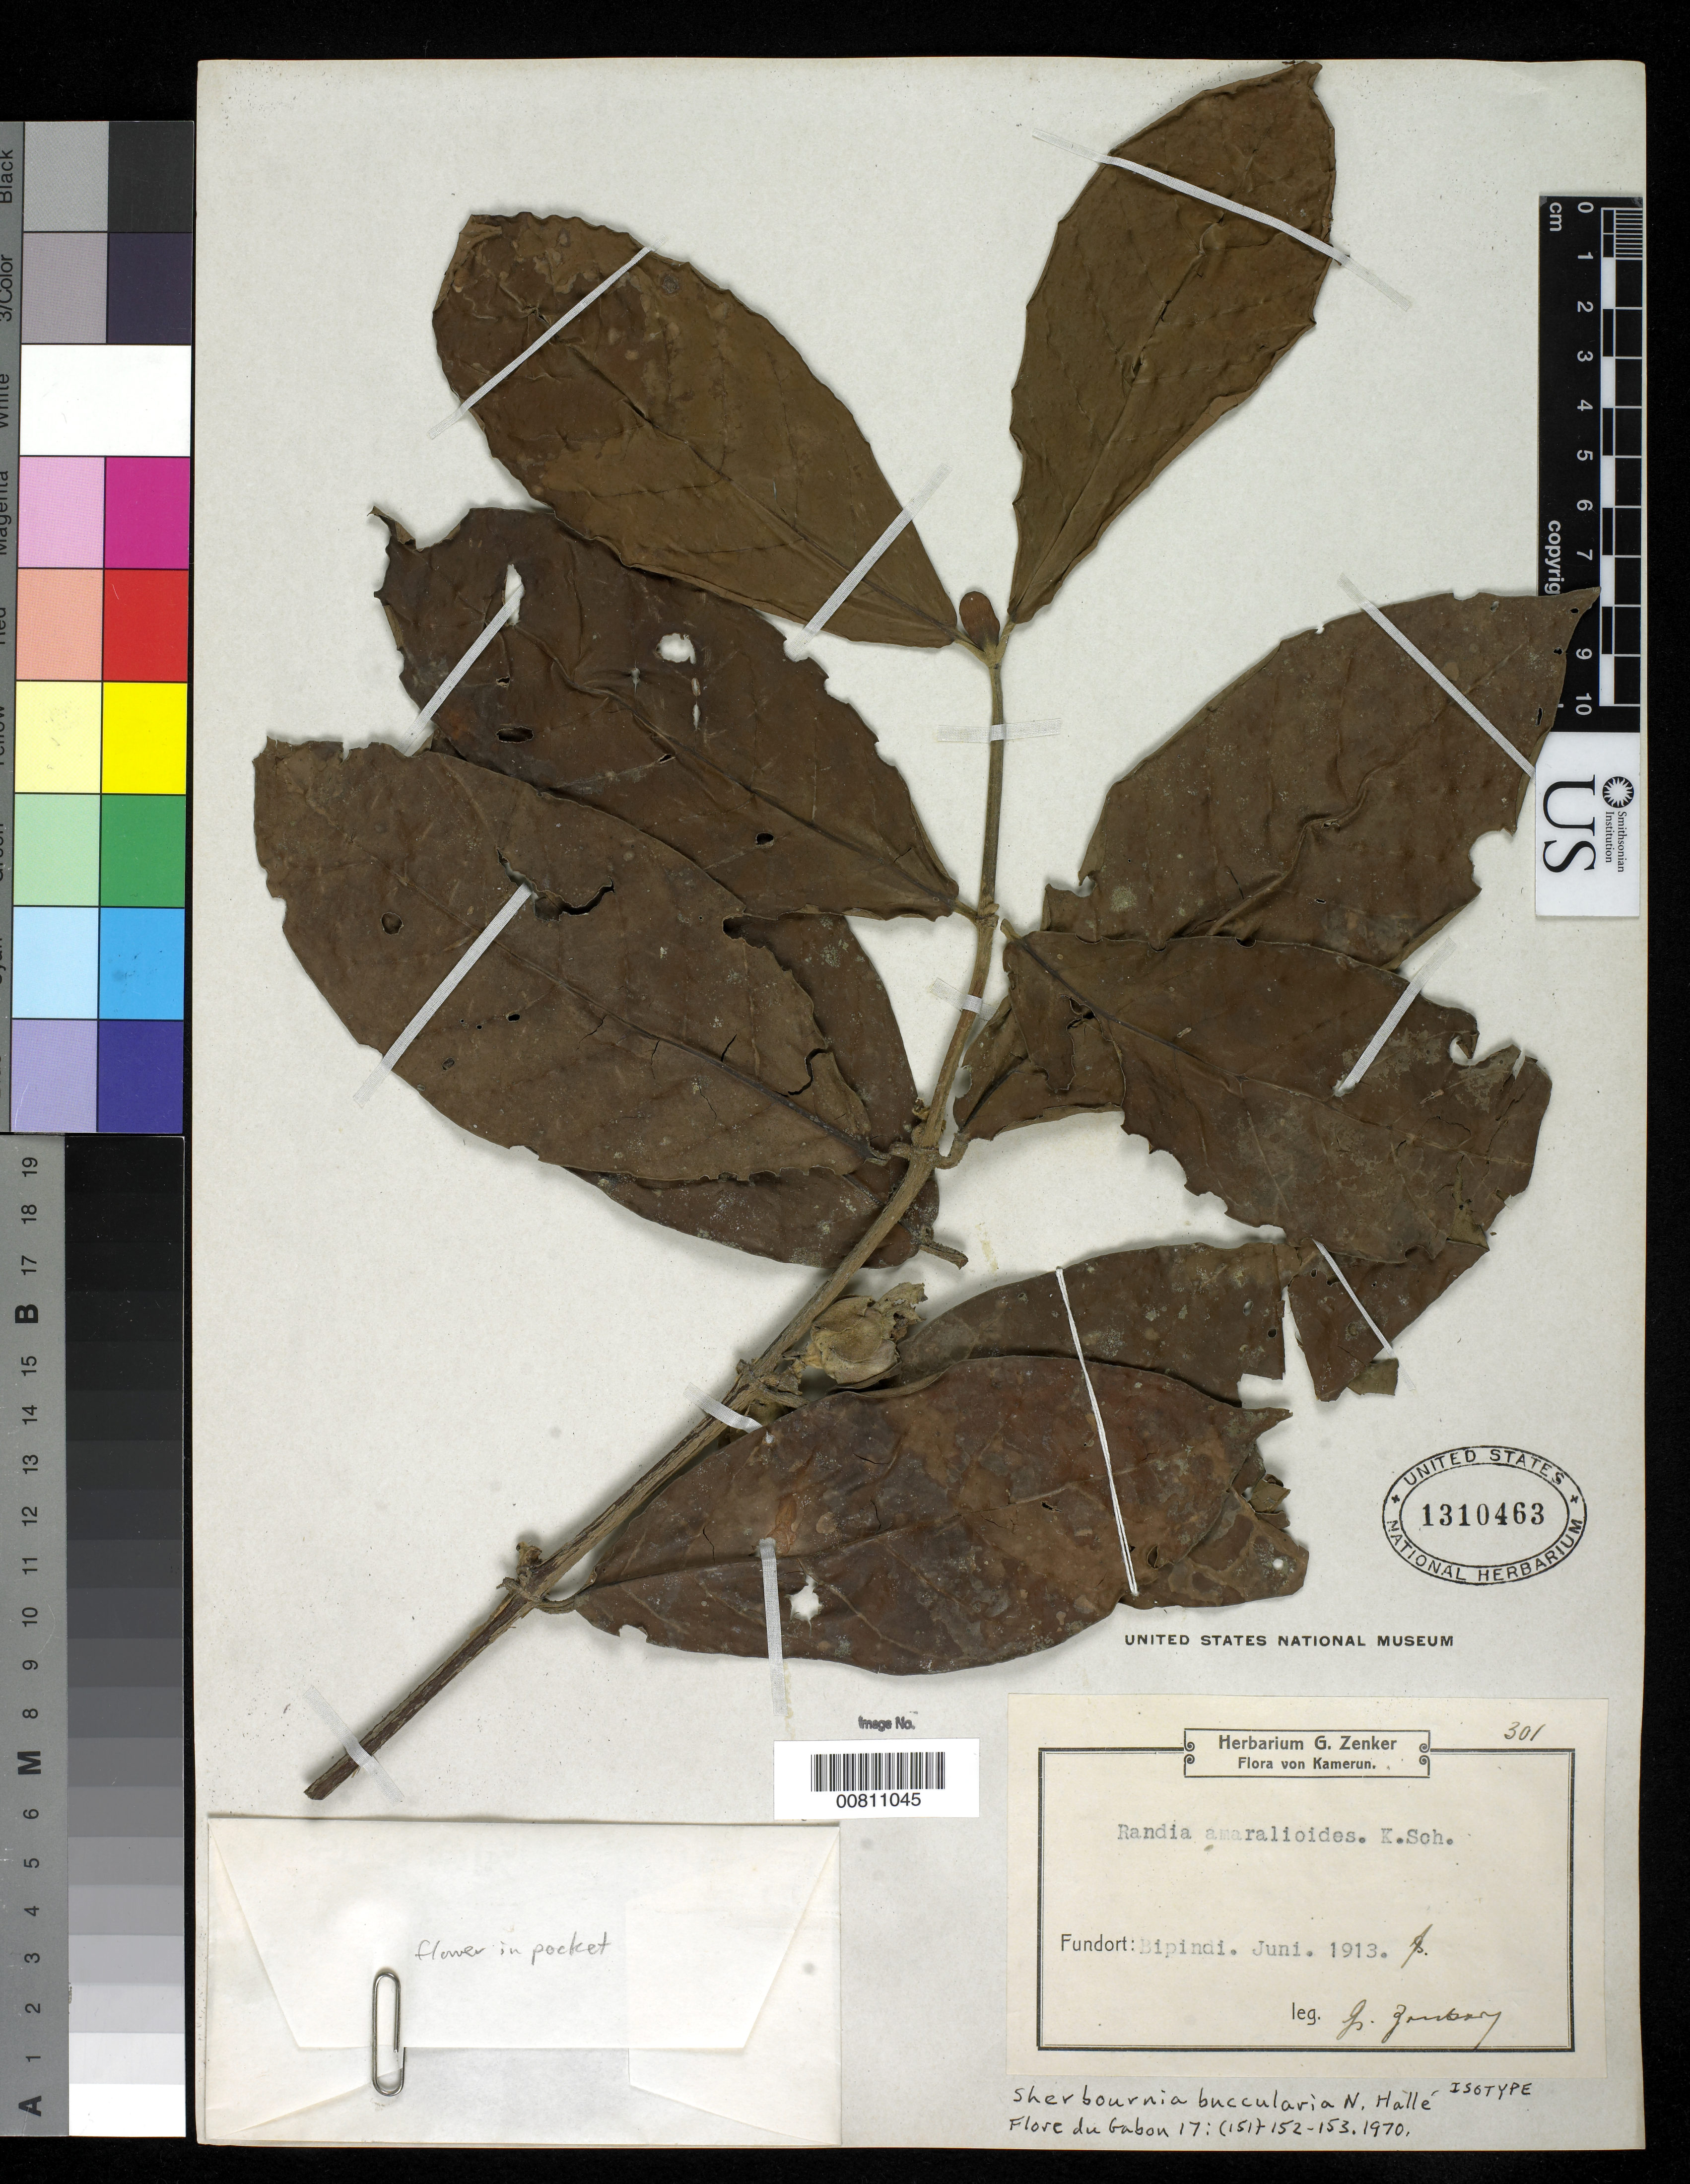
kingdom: Plantae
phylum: Tracheophyta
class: Magnoliopsida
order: Gentianales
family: Rubiaceae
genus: Sherbournia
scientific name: Sherbournia buccularia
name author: N. Hallé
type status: Isotype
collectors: G. A. Zenker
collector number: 301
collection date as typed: Jun 1913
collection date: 1913-06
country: Cameroon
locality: Bipindi.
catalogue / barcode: US 1310463